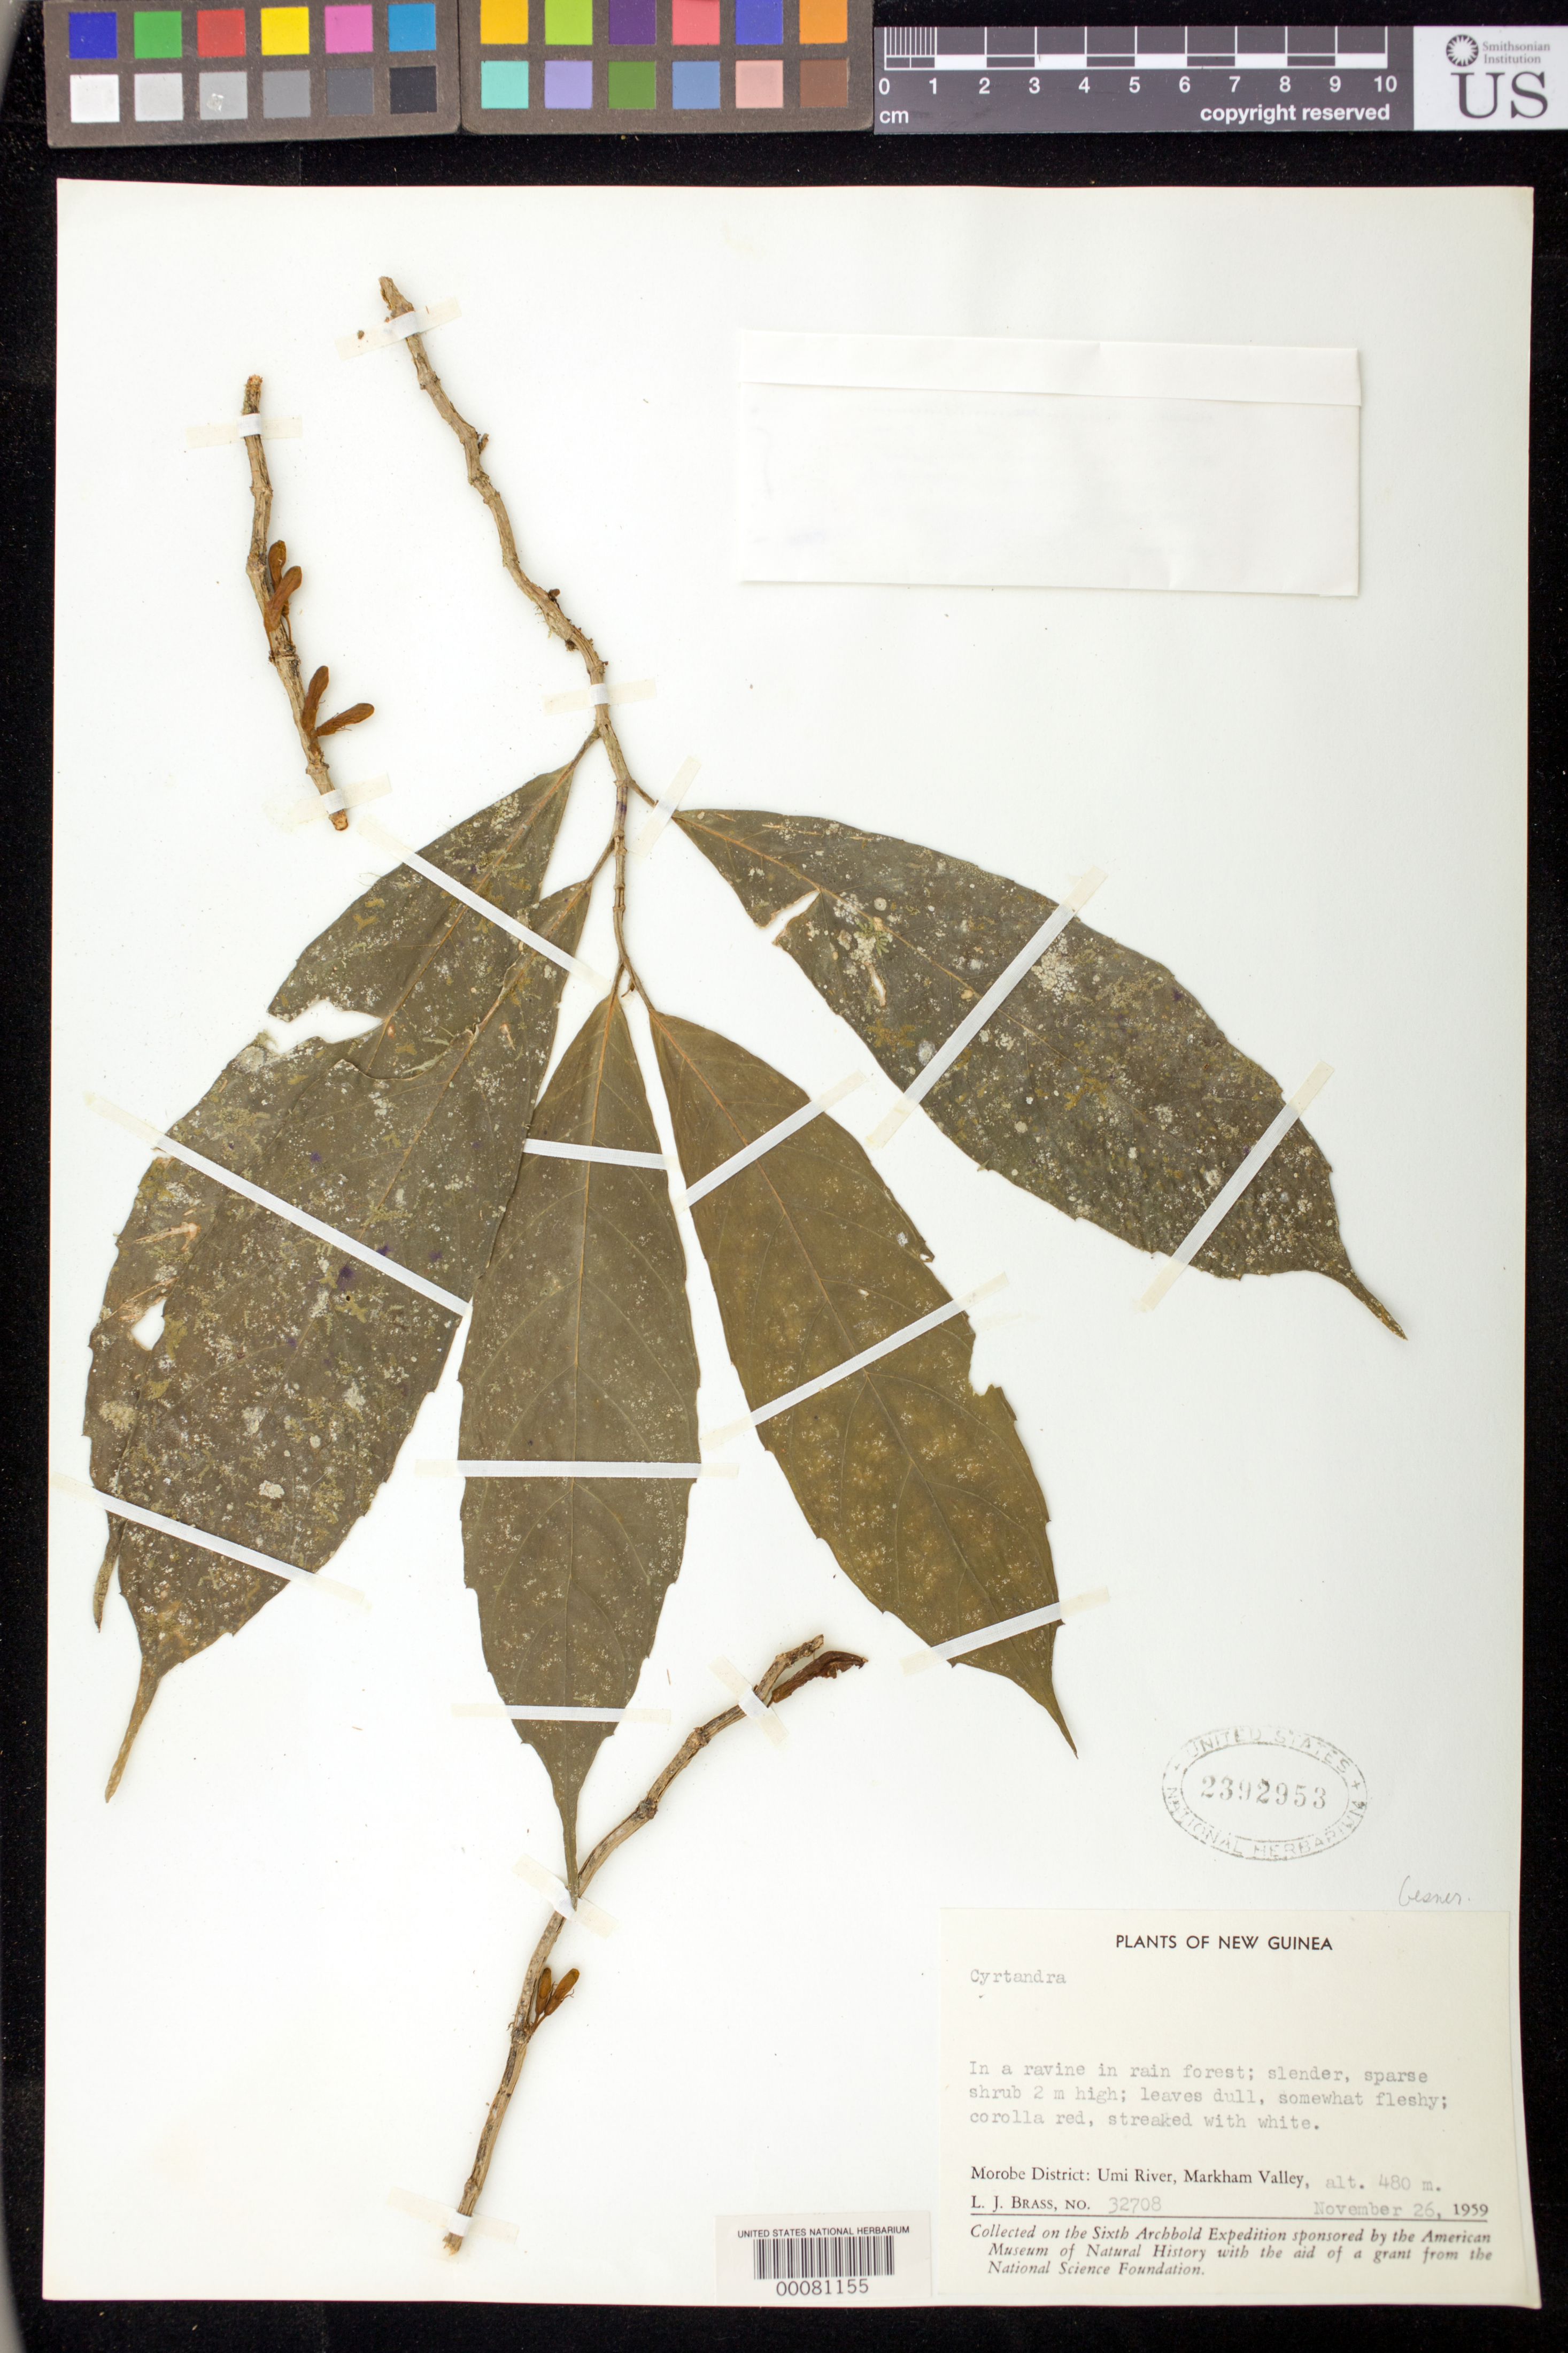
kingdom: Plantae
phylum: Tracheophyta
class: Magnoliopsida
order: Lamiales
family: Gesneriaceae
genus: Cyrtandra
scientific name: Cyrtandra sp.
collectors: L. J. Brass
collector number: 32708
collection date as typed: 26 Nov 1959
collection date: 1959-11-26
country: Papua New Guinea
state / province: Morobe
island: New Guinea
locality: Morobe district, umi river, markham valley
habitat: In a ravine in rain forest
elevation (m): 480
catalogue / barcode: US 2392953